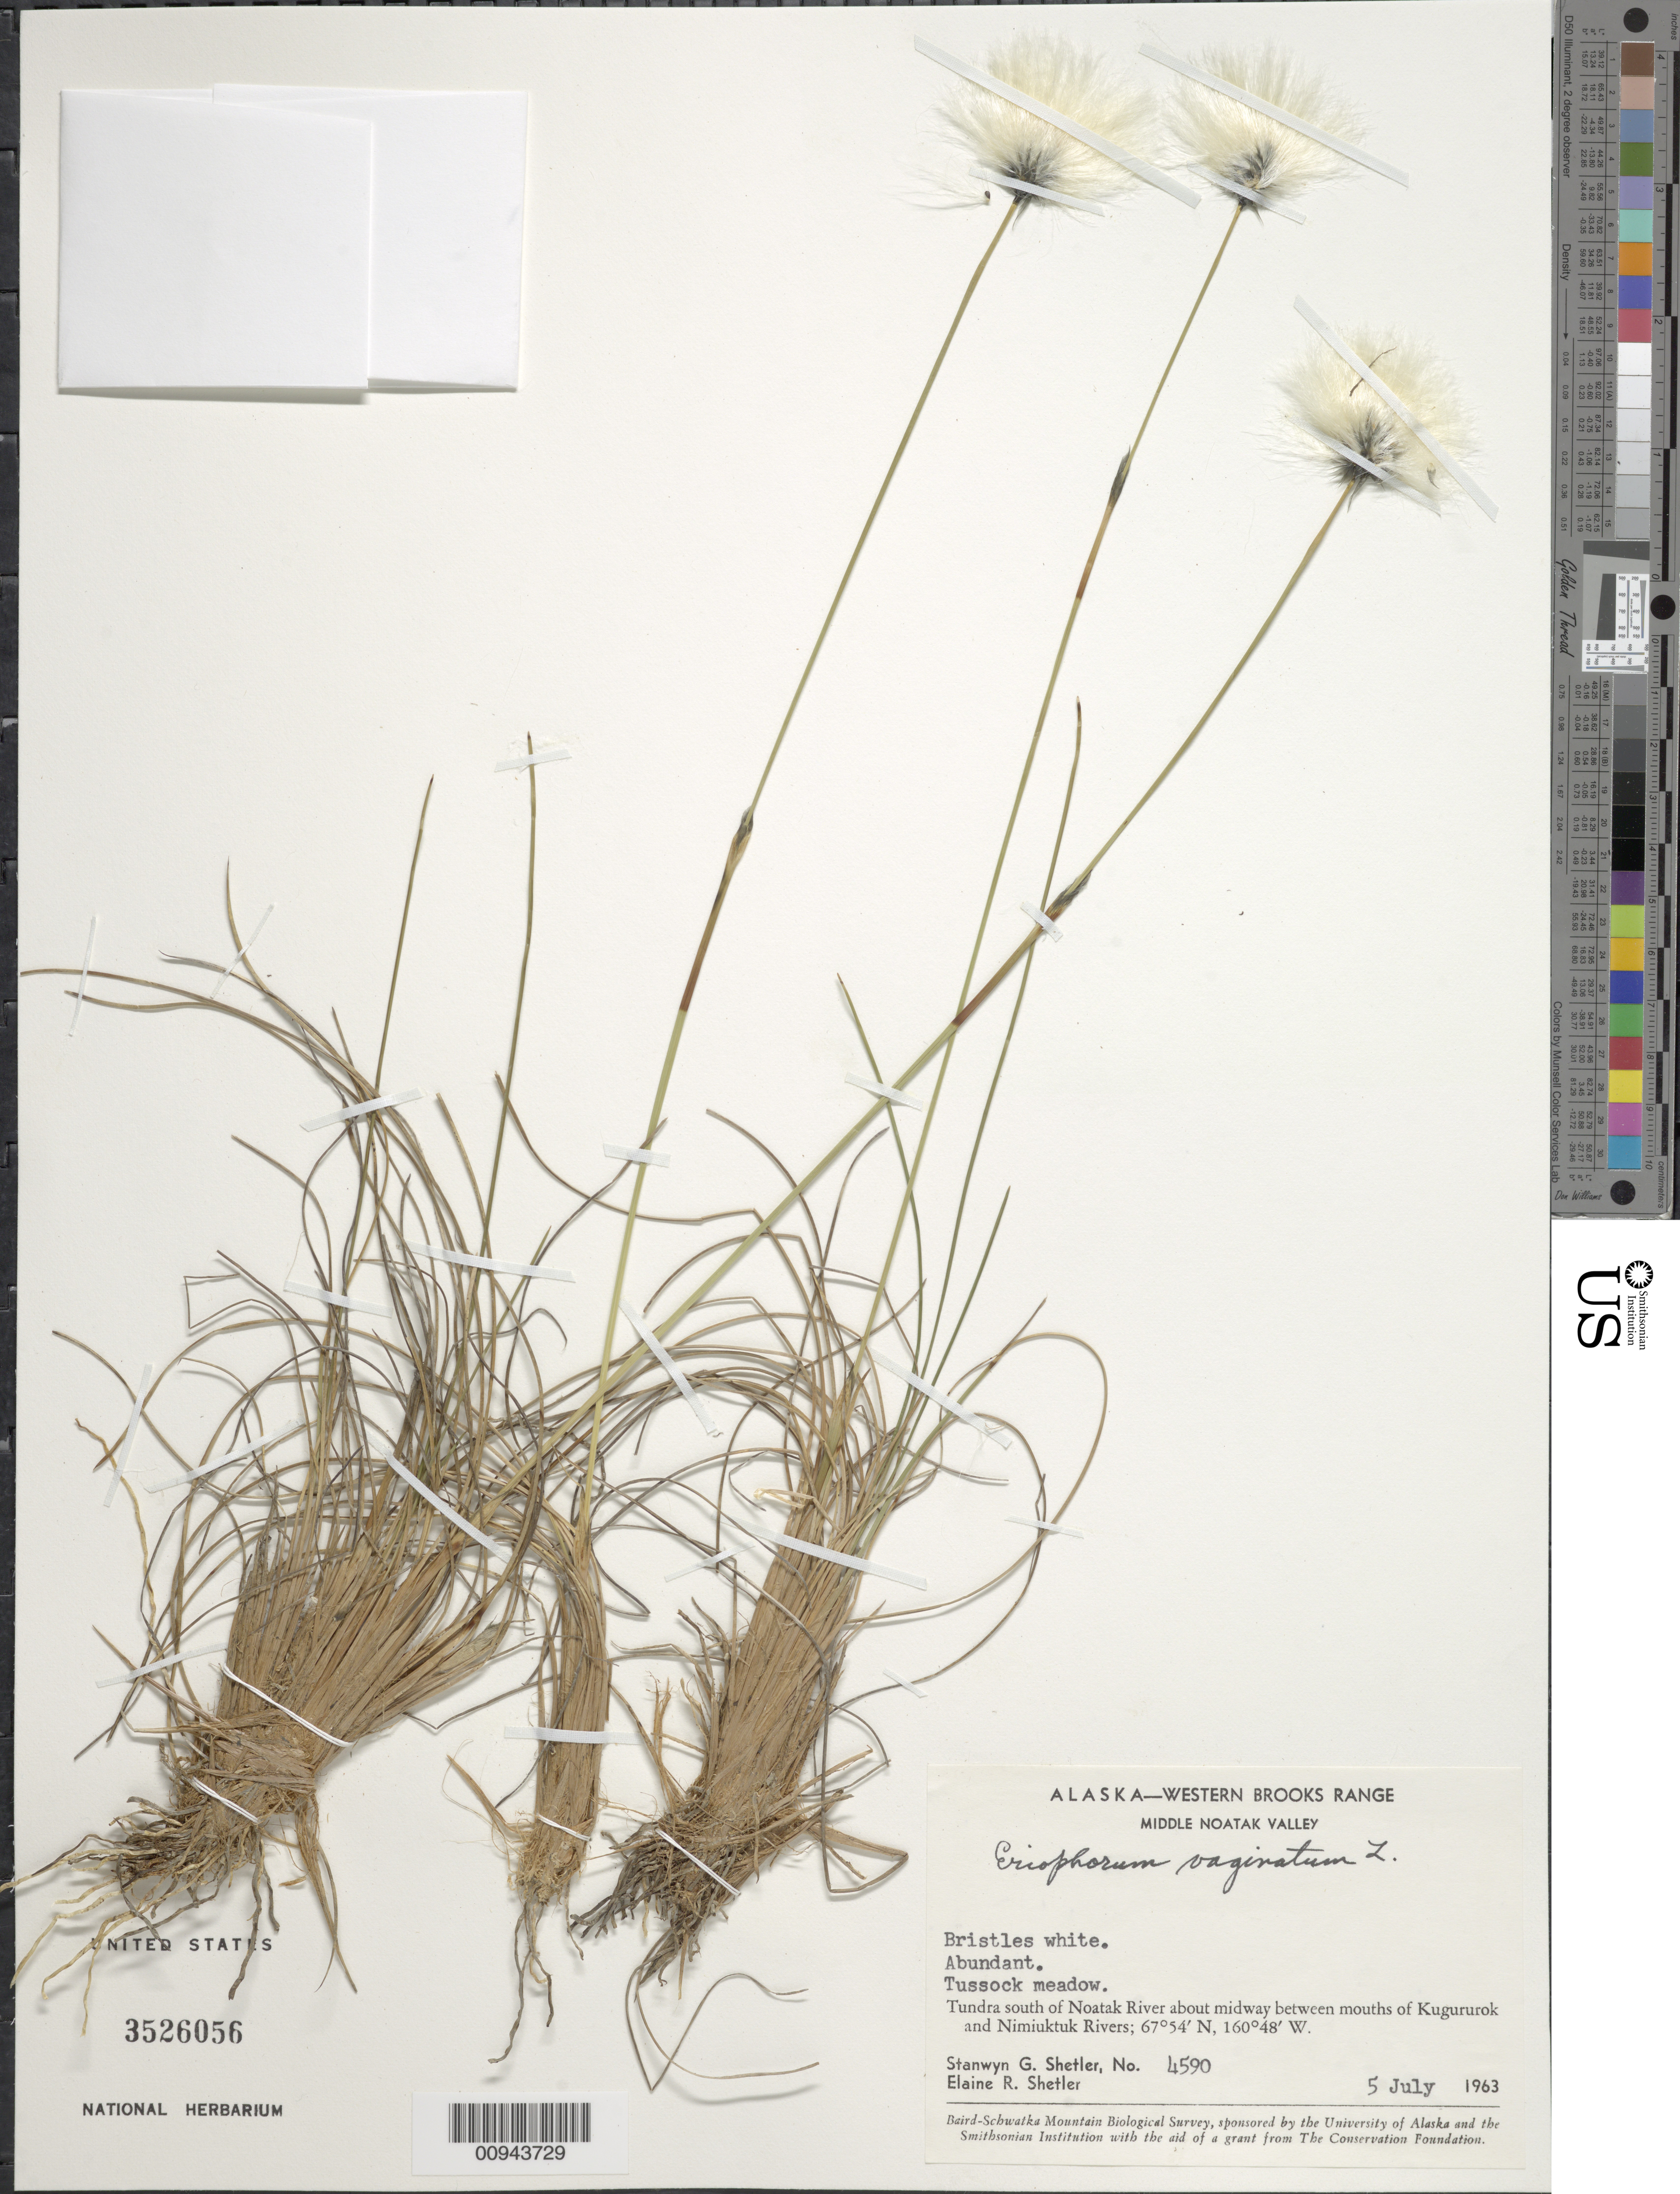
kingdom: Plantae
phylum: Tracheophyta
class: Liliopsida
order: Poales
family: Cyperaceae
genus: Eriophorum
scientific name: Eriophorum vaginatum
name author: L.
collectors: S. Shetler & E. R. Shetler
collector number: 4590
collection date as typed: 05 Jul 1963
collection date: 1963-07-05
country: United States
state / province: Alaska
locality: S of Noatak River about midway between mouths of Kugururok and Nimiuktuk Rivers. Western Brooks Range, Middle Noatak Valley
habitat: Tundra. Tussock meadow.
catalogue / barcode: US 3526056